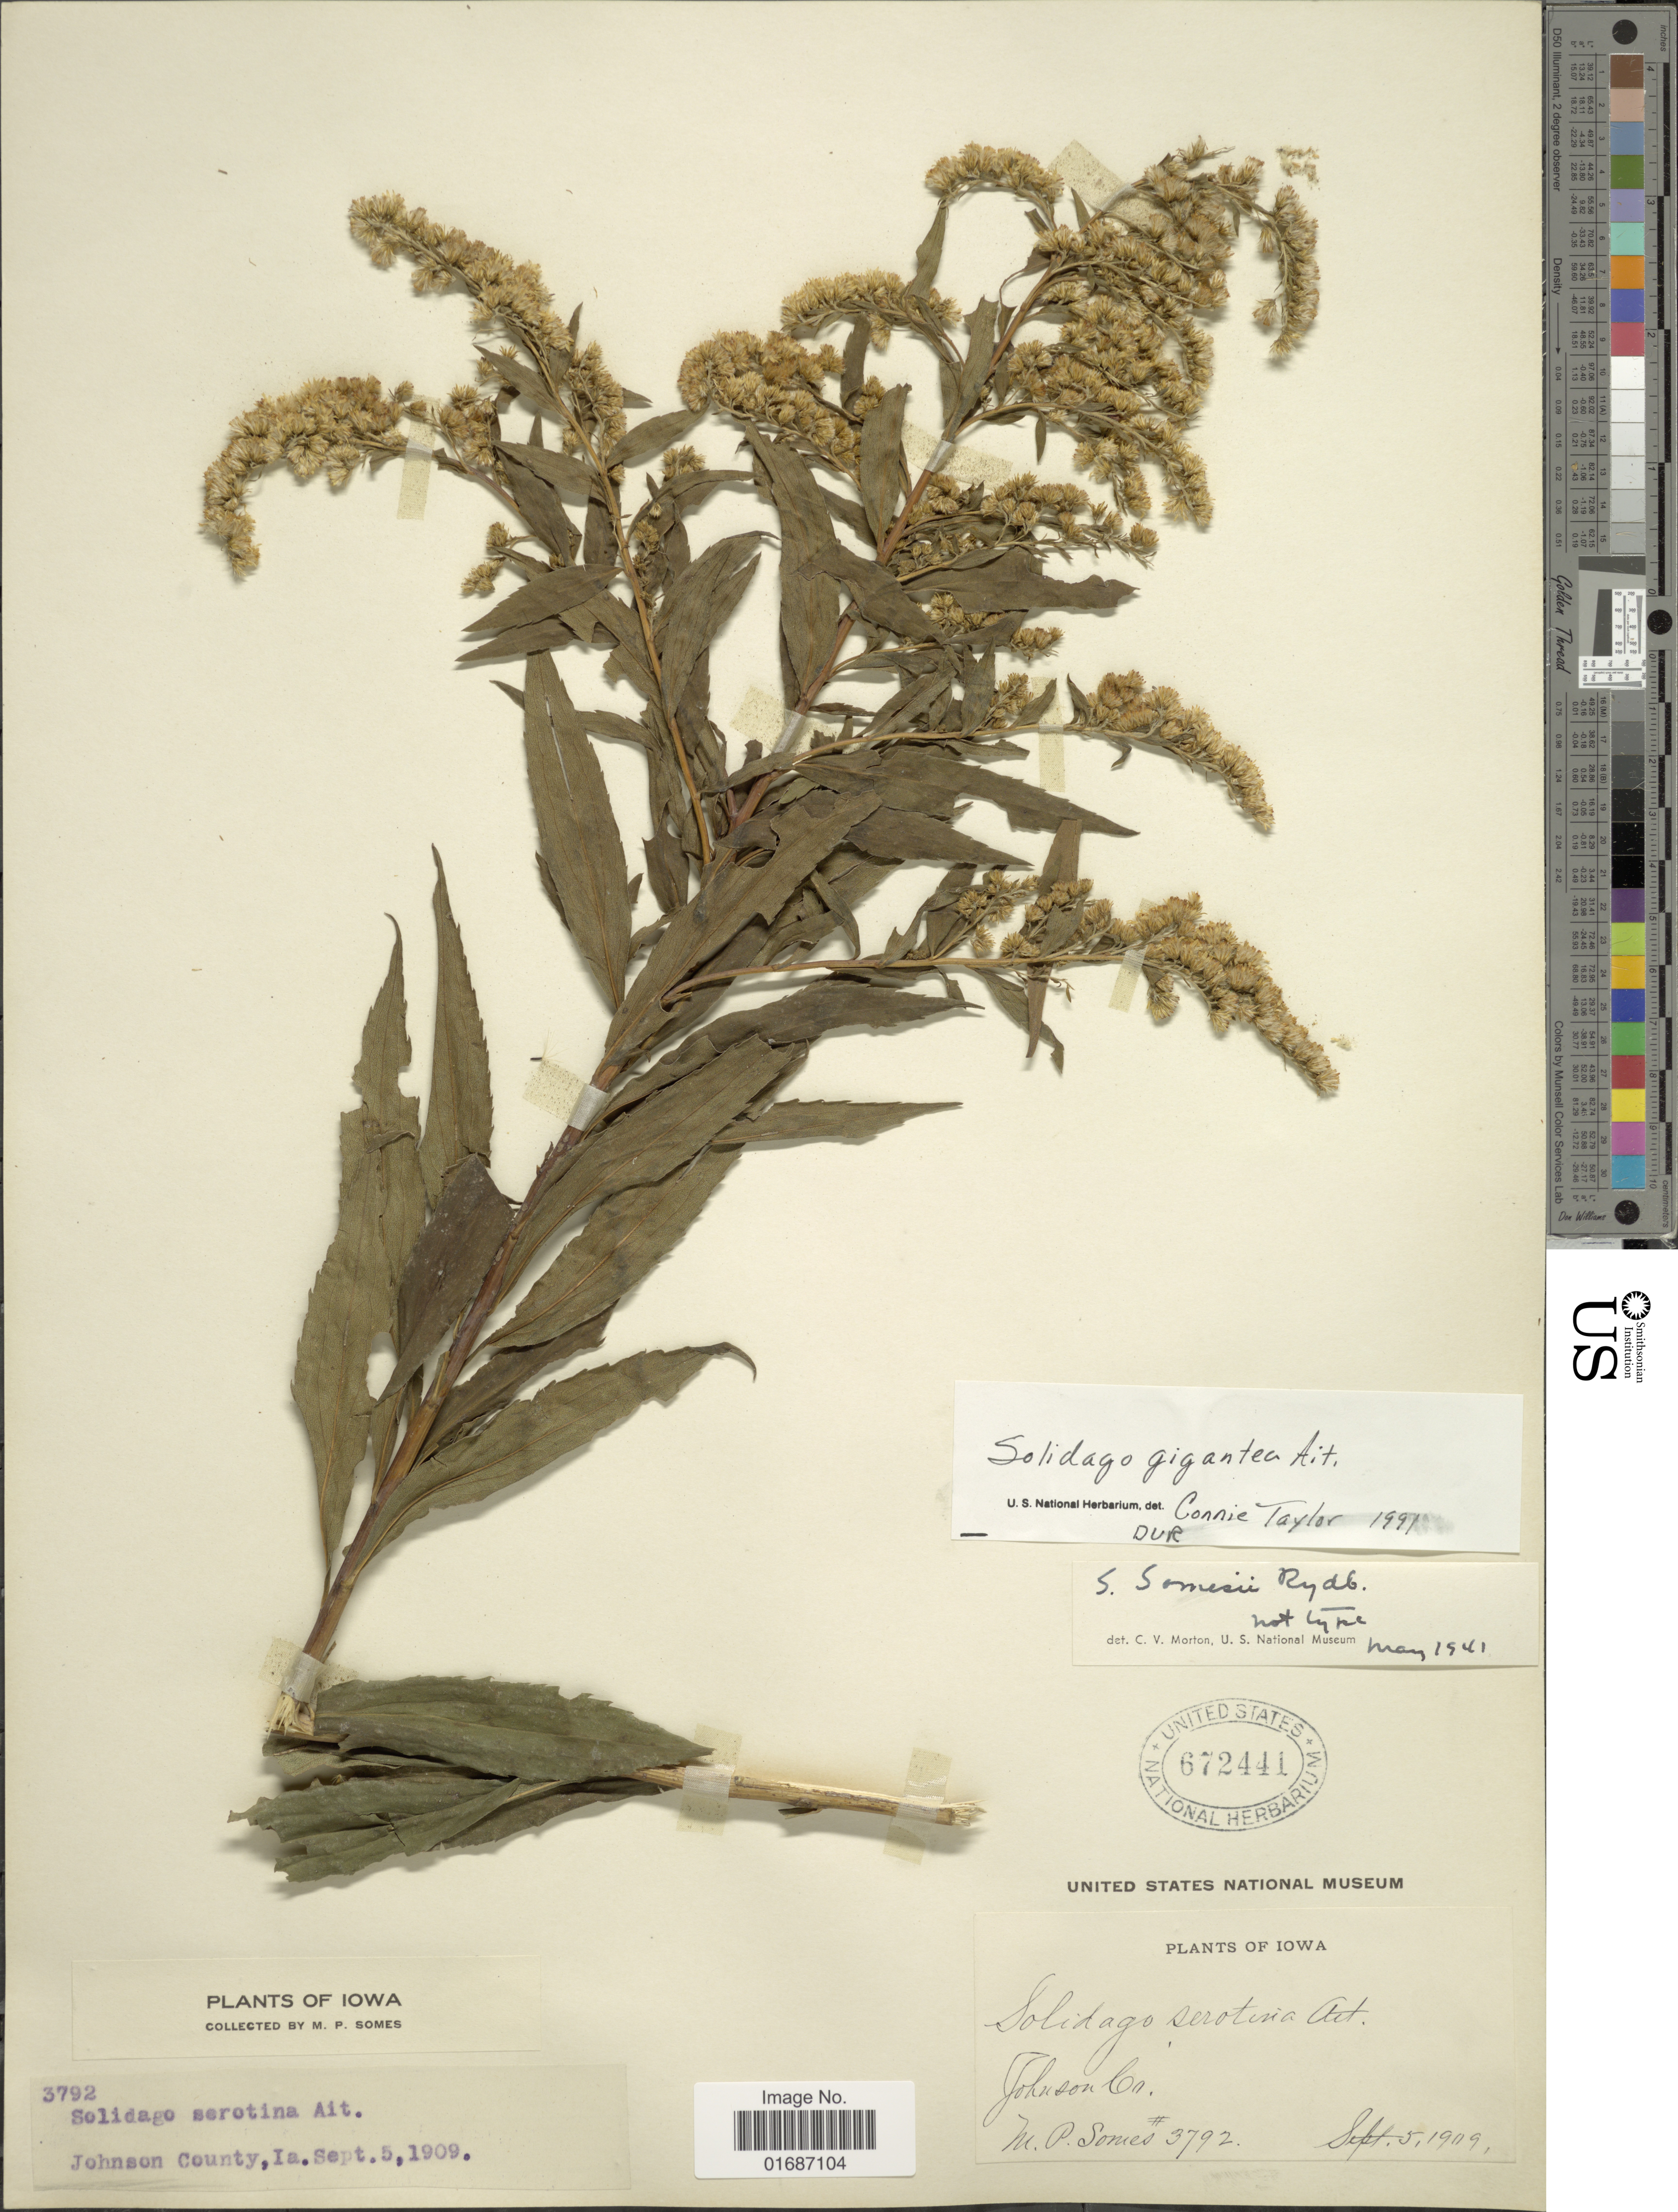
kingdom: Plantae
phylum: Tracheophyta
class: Magnoliopsida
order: Asterales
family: Asteraceae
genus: Solidago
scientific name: Solidago gigantea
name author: Aiton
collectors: M. Somes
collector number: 3792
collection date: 1909-09-05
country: United States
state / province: Iowa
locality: Johnson County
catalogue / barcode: US 672441